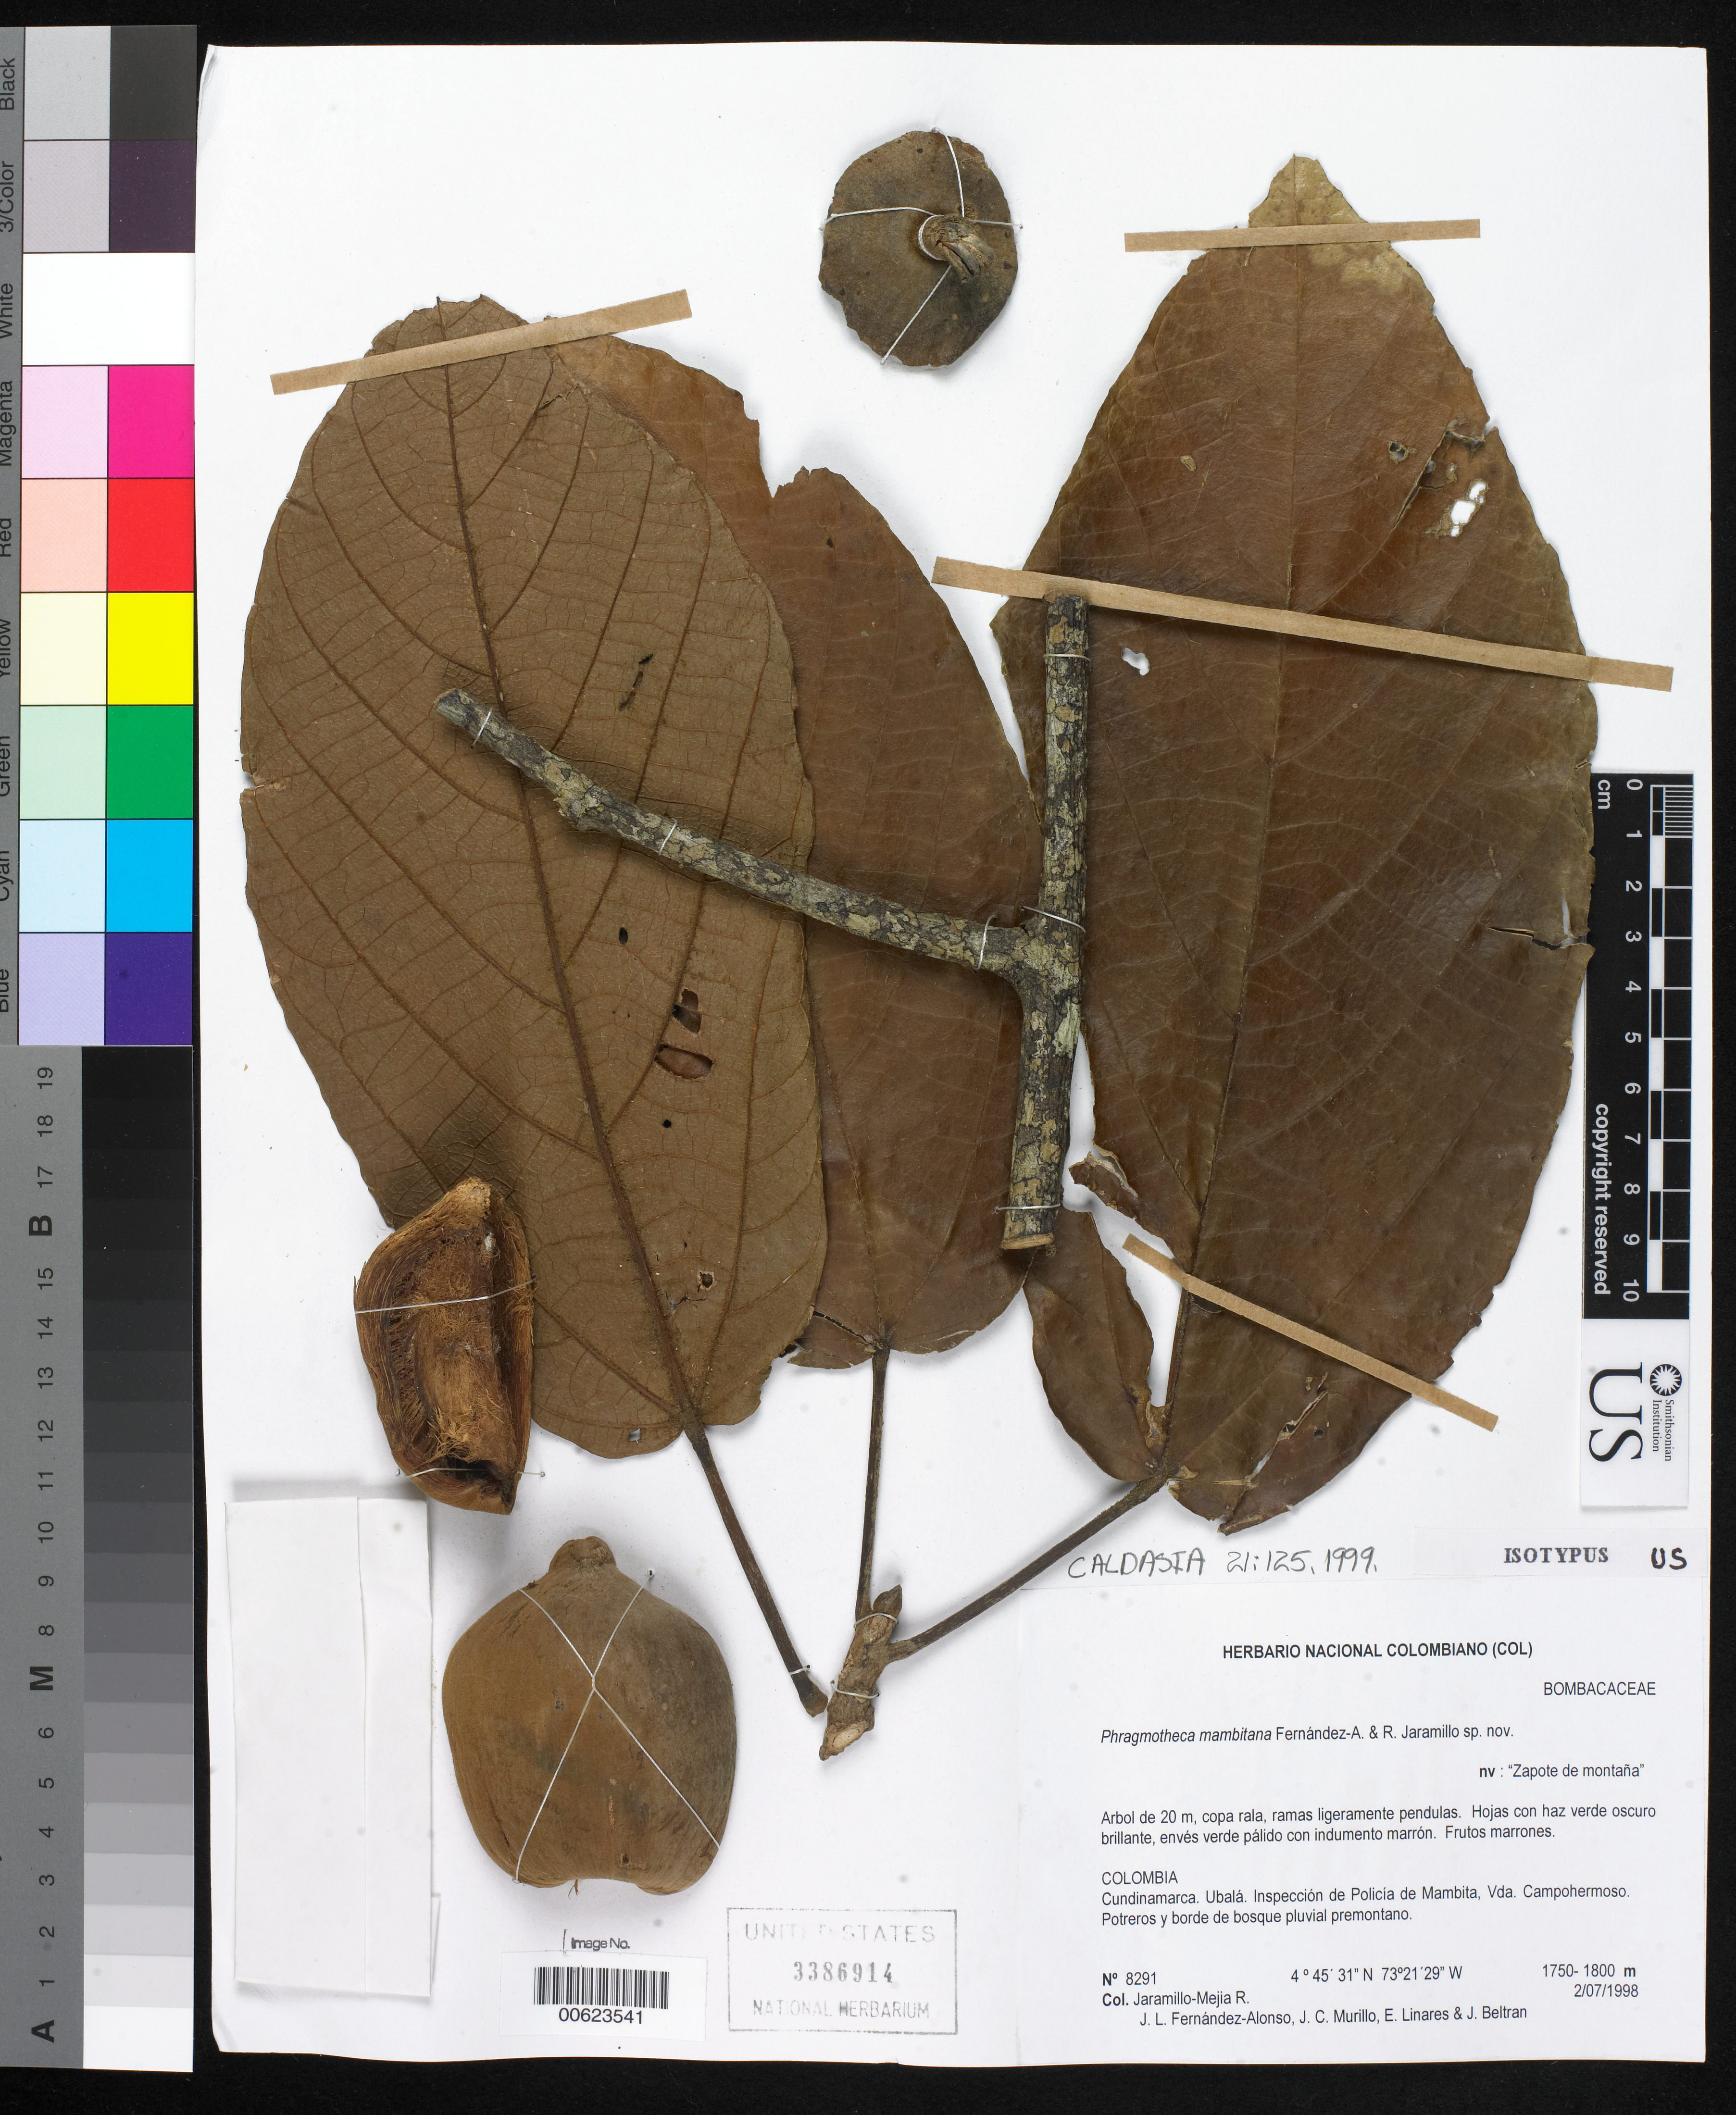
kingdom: Plantae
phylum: Tracheophyta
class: Magnoliopsida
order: Malvales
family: Malvaceae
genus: Phragmotheca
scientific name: Phragmotheca mambitana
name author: Fern. Alonso & R. Jaram.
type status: Isotype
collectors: R. Jaramillo M., J. Fernandez, J. Murillo, E. Linares & J. Beltran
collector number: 8291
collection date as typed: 02 Jul 1998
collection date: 1998-07-02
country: Colombia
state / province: Cundinamarca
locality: Ubala, inspeccion de Policia de Mambita, Vda. Campo Hermoso.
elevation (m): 1750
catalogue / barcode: US 3386914